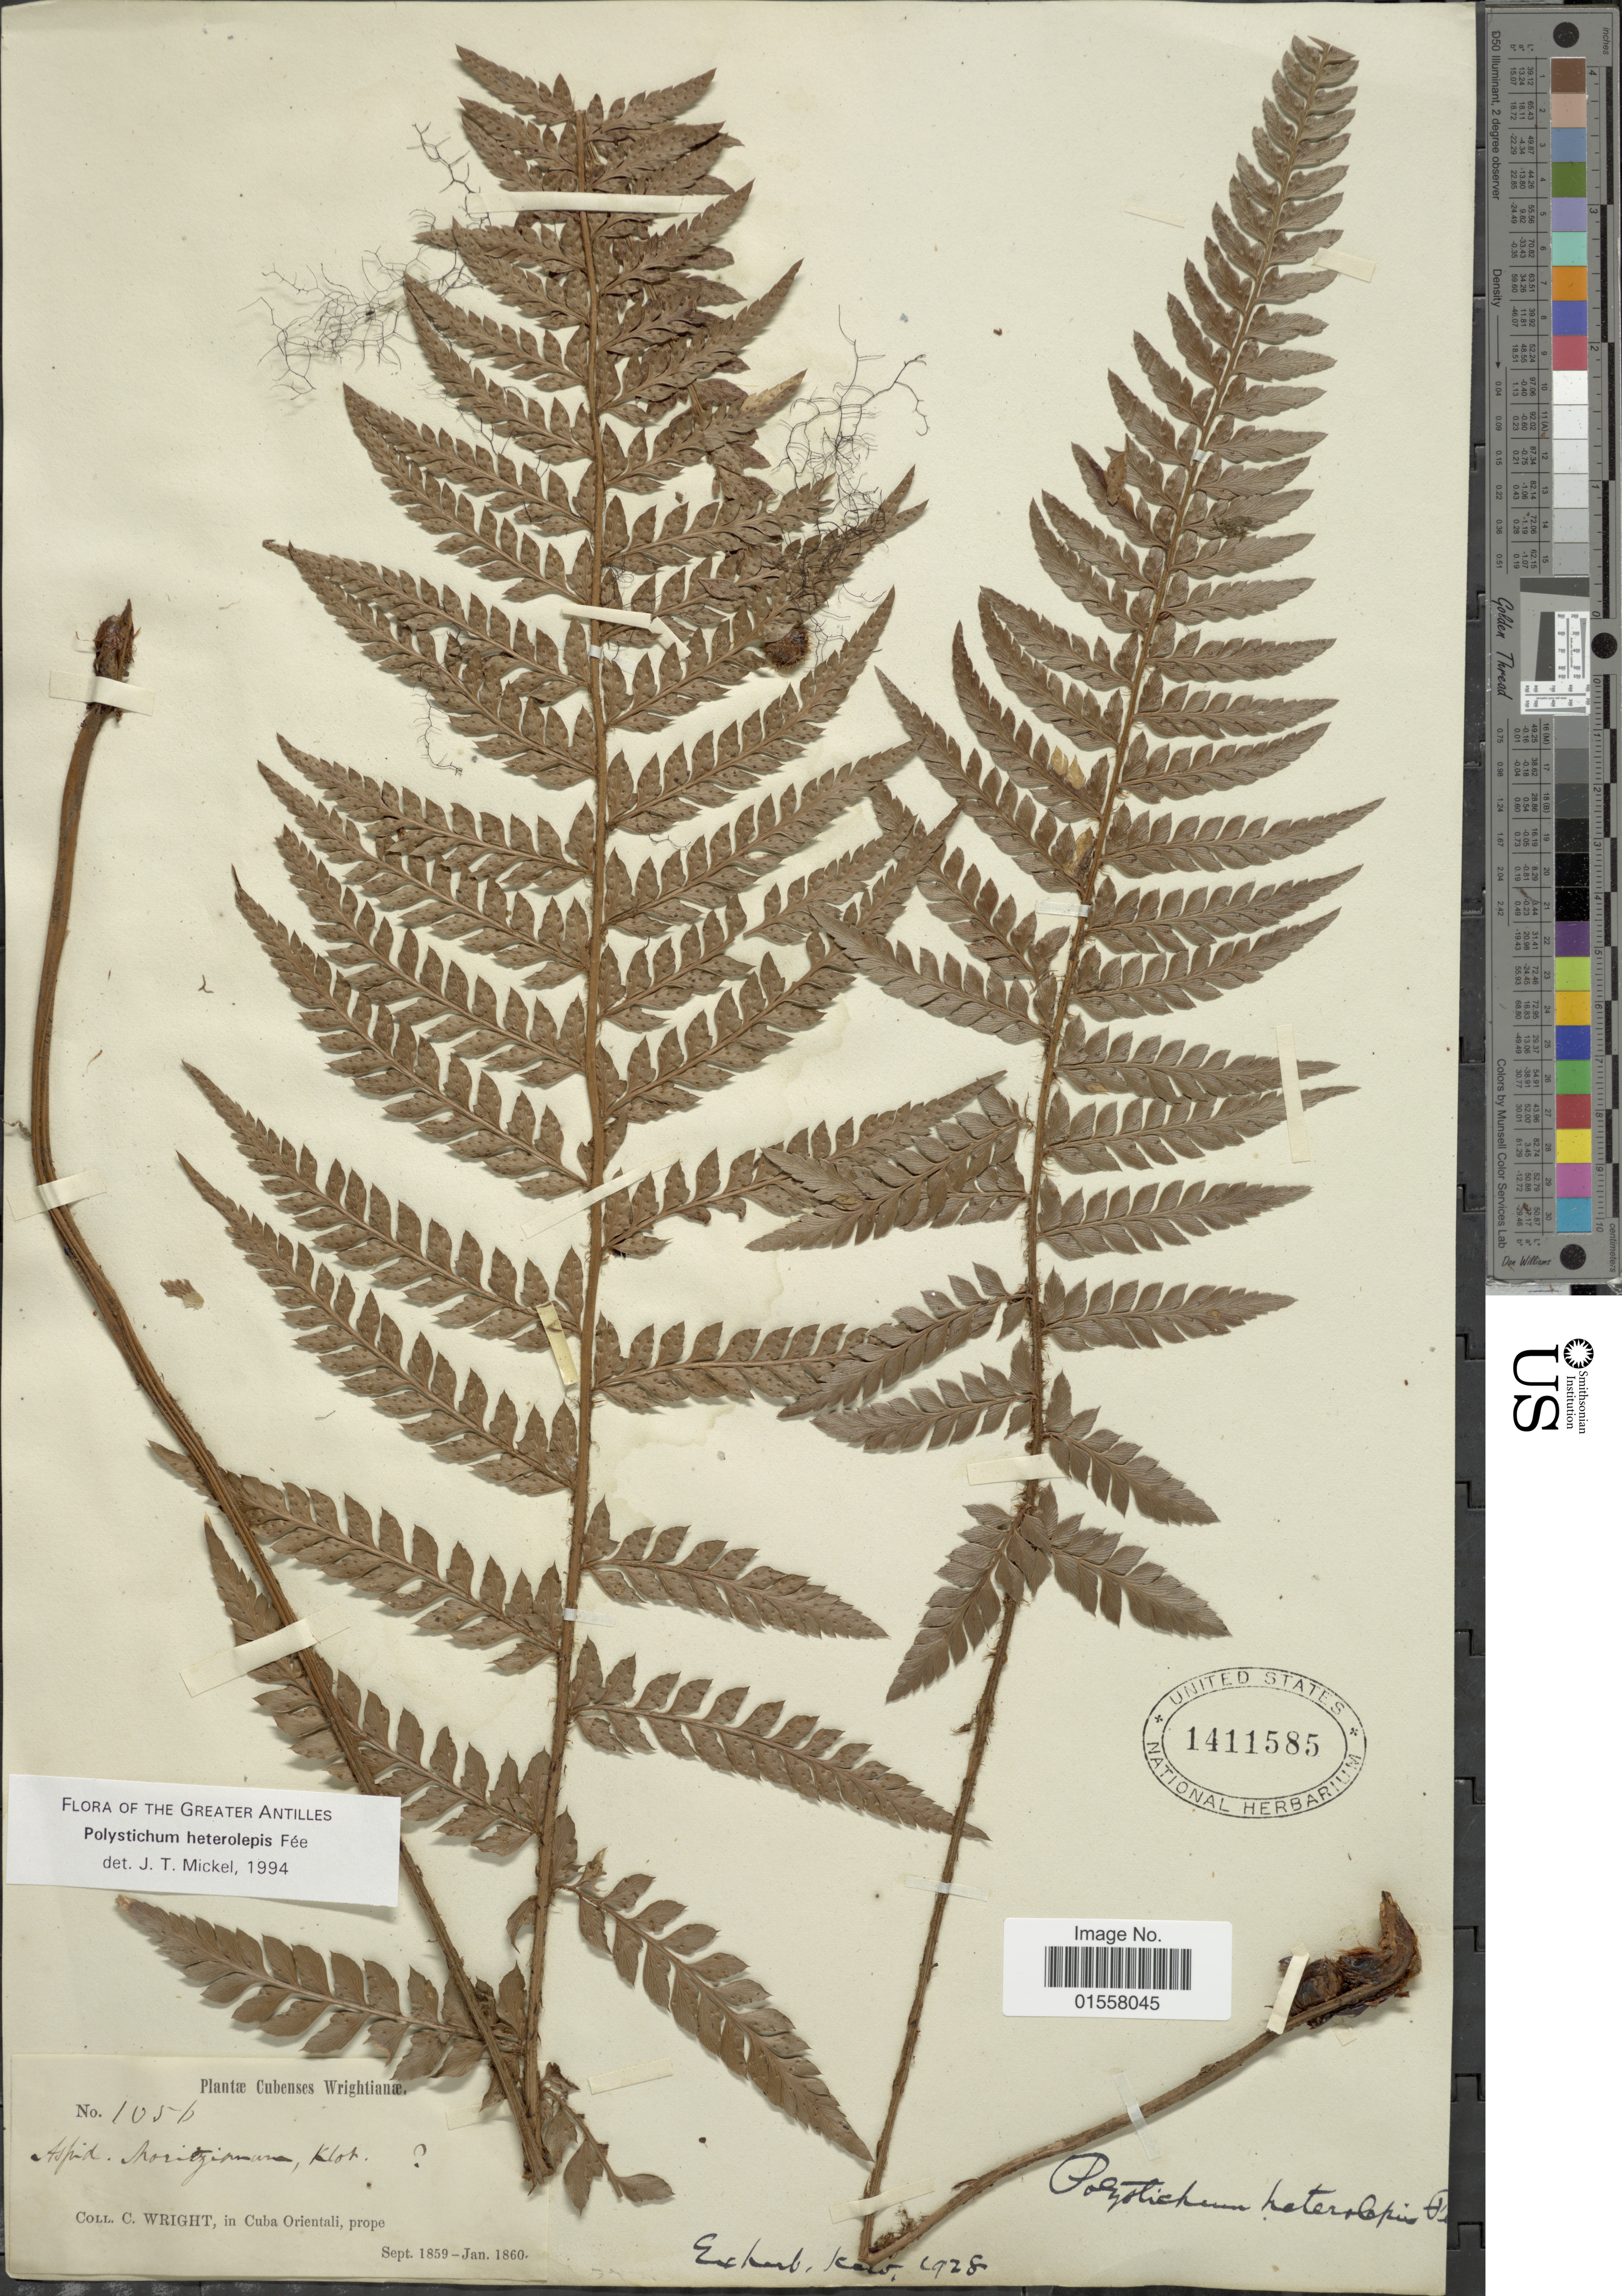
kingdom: Plantae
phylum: Tracheophyta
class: Polypodiopsida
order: Polypodiales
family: Dryopteridaceae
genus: Polystichum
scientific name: Polystichum heterolepis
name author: Fée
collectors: C. Wright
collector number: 1056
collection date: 1859-09/1860-01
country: Cuba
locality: Cubenses, Cuba Orientali, prope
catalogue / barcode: US 1411585